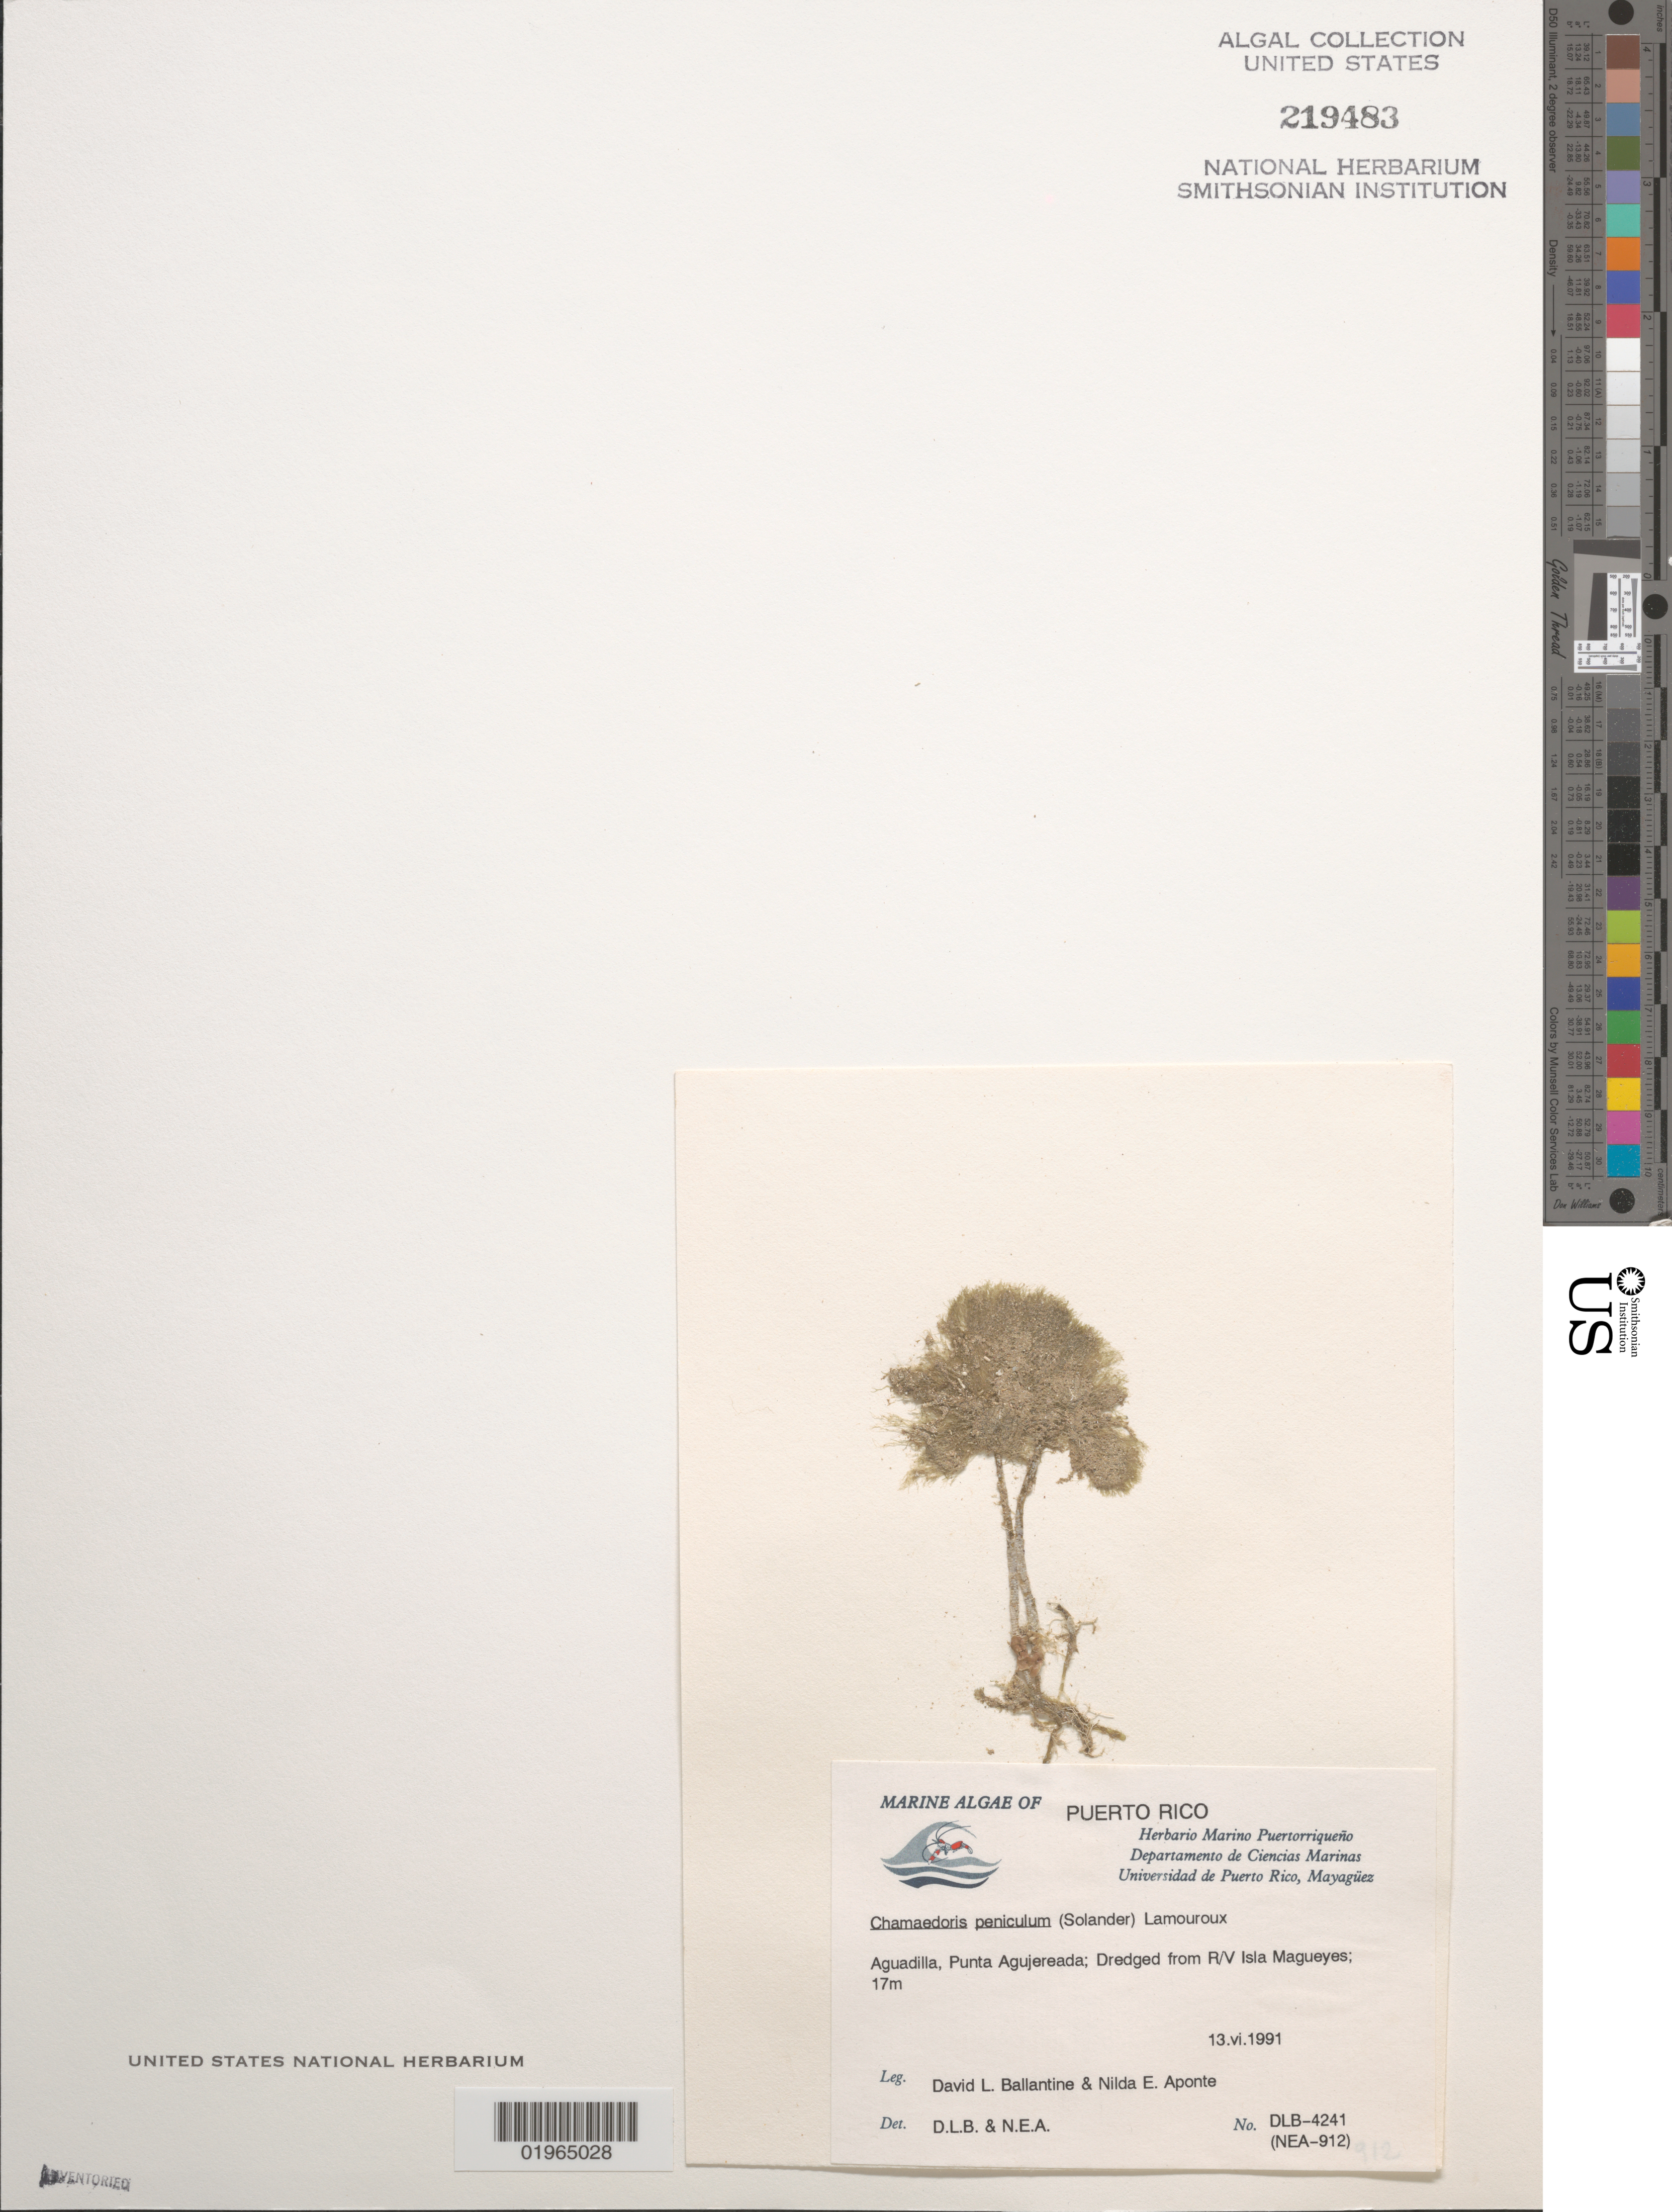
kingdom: Plantae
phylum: Chlorophyta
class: Ulvophyceae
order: Siphonocladales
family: Siphonocladaceae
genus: Chamaedoris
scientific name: Chamaedoris peniculum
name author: (J. Ellis & Sol.) Kuntze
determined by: Ballantine, D. L.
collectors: D.L. Ballantine & N. E. Aponte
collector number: DLB-4241, NEA-912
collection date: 1991-06-13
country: Puerto Rico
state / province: Aguadilla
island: Isla Magueyes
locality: Punta Agujereada. Dredged from R/V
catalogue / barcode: US 219483